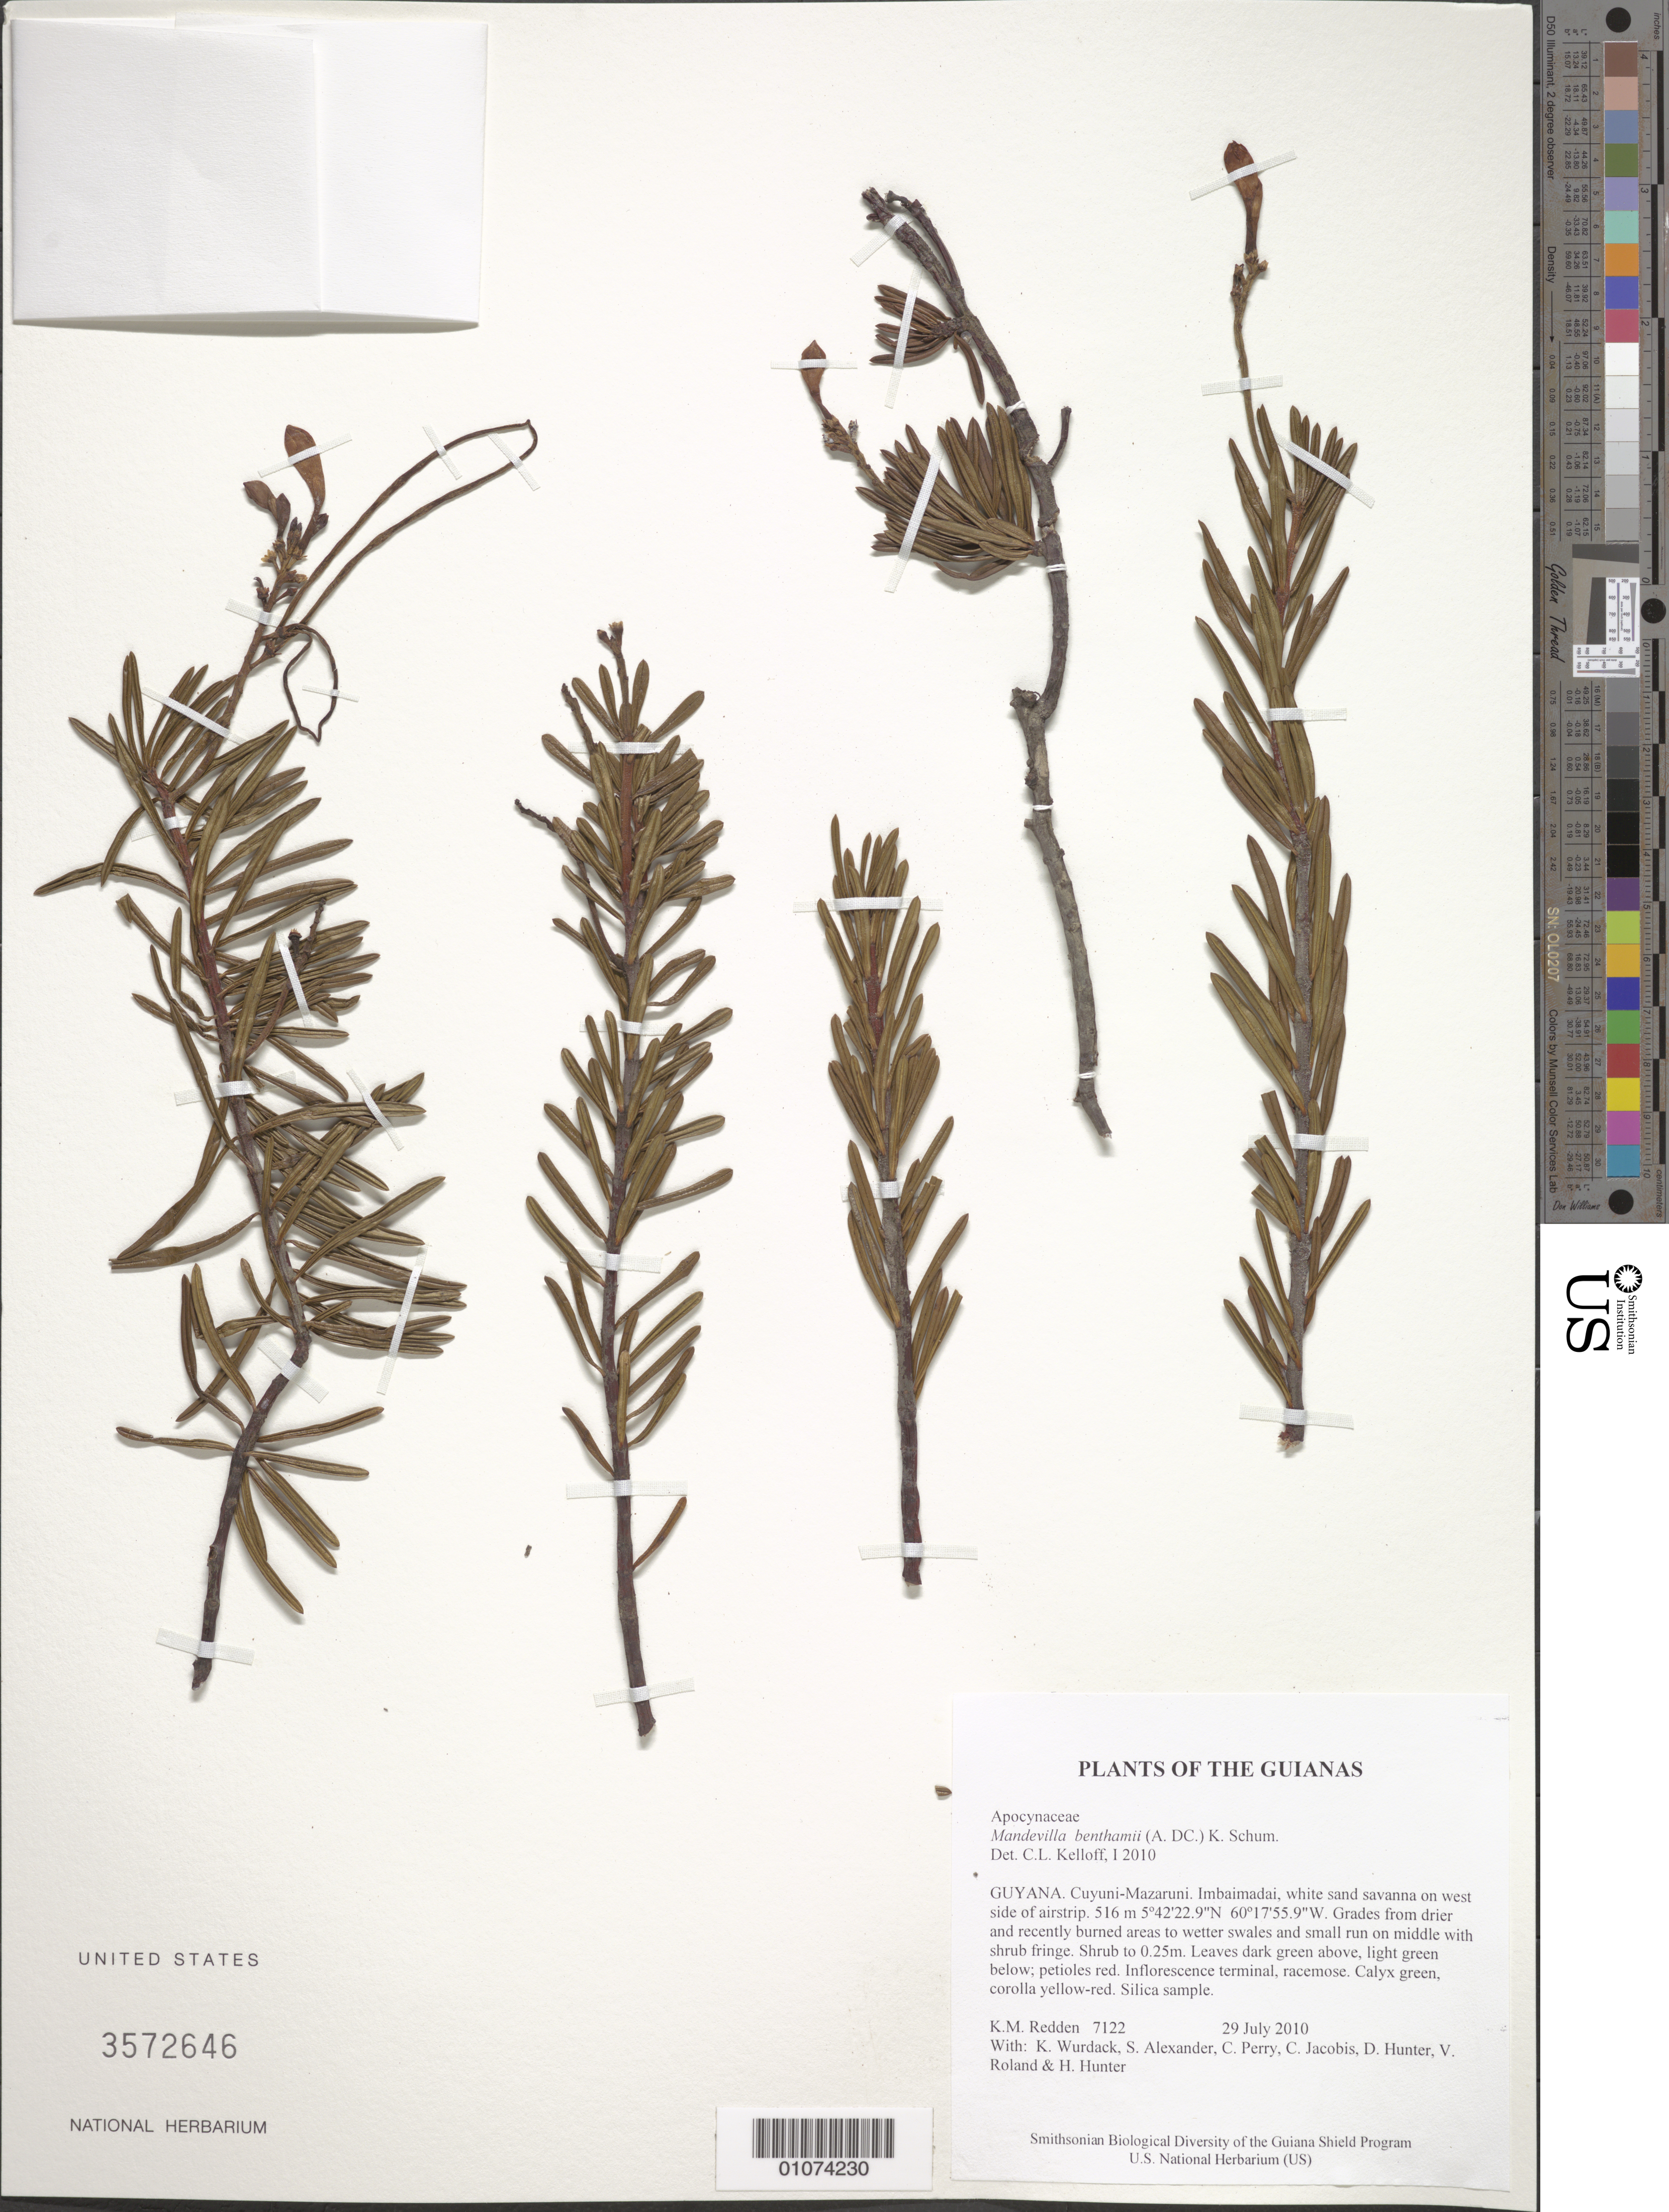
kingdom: Plantae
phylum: Tracheophyta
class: Magnoliopsida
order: Gentianales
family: Apocynaceae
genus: Mandevilla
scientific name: Mandevilla benthamii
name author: (A. DC.) K. Schum.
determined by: Kelloff, Carol L., (US), Smithsonian Institution - National Museum of Natural History (UNITED STATES)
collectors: K. M. Redden, K. Wurdack, S. N. Alexander, C. Perry, C. Jacobis, D. Hunter, V. Roland & H. Hunter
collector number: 7122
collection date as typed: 29 July 2010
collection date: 2010-07-29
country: Guyana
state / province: Cuyuni-Mazaruni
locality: Imbaimadai, white sand savanna on west side of airstrip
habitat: Grades from drier and recently burned areas to wetter swales and small run on middle with shrub fringe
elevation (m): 516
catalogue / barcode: US 3572646